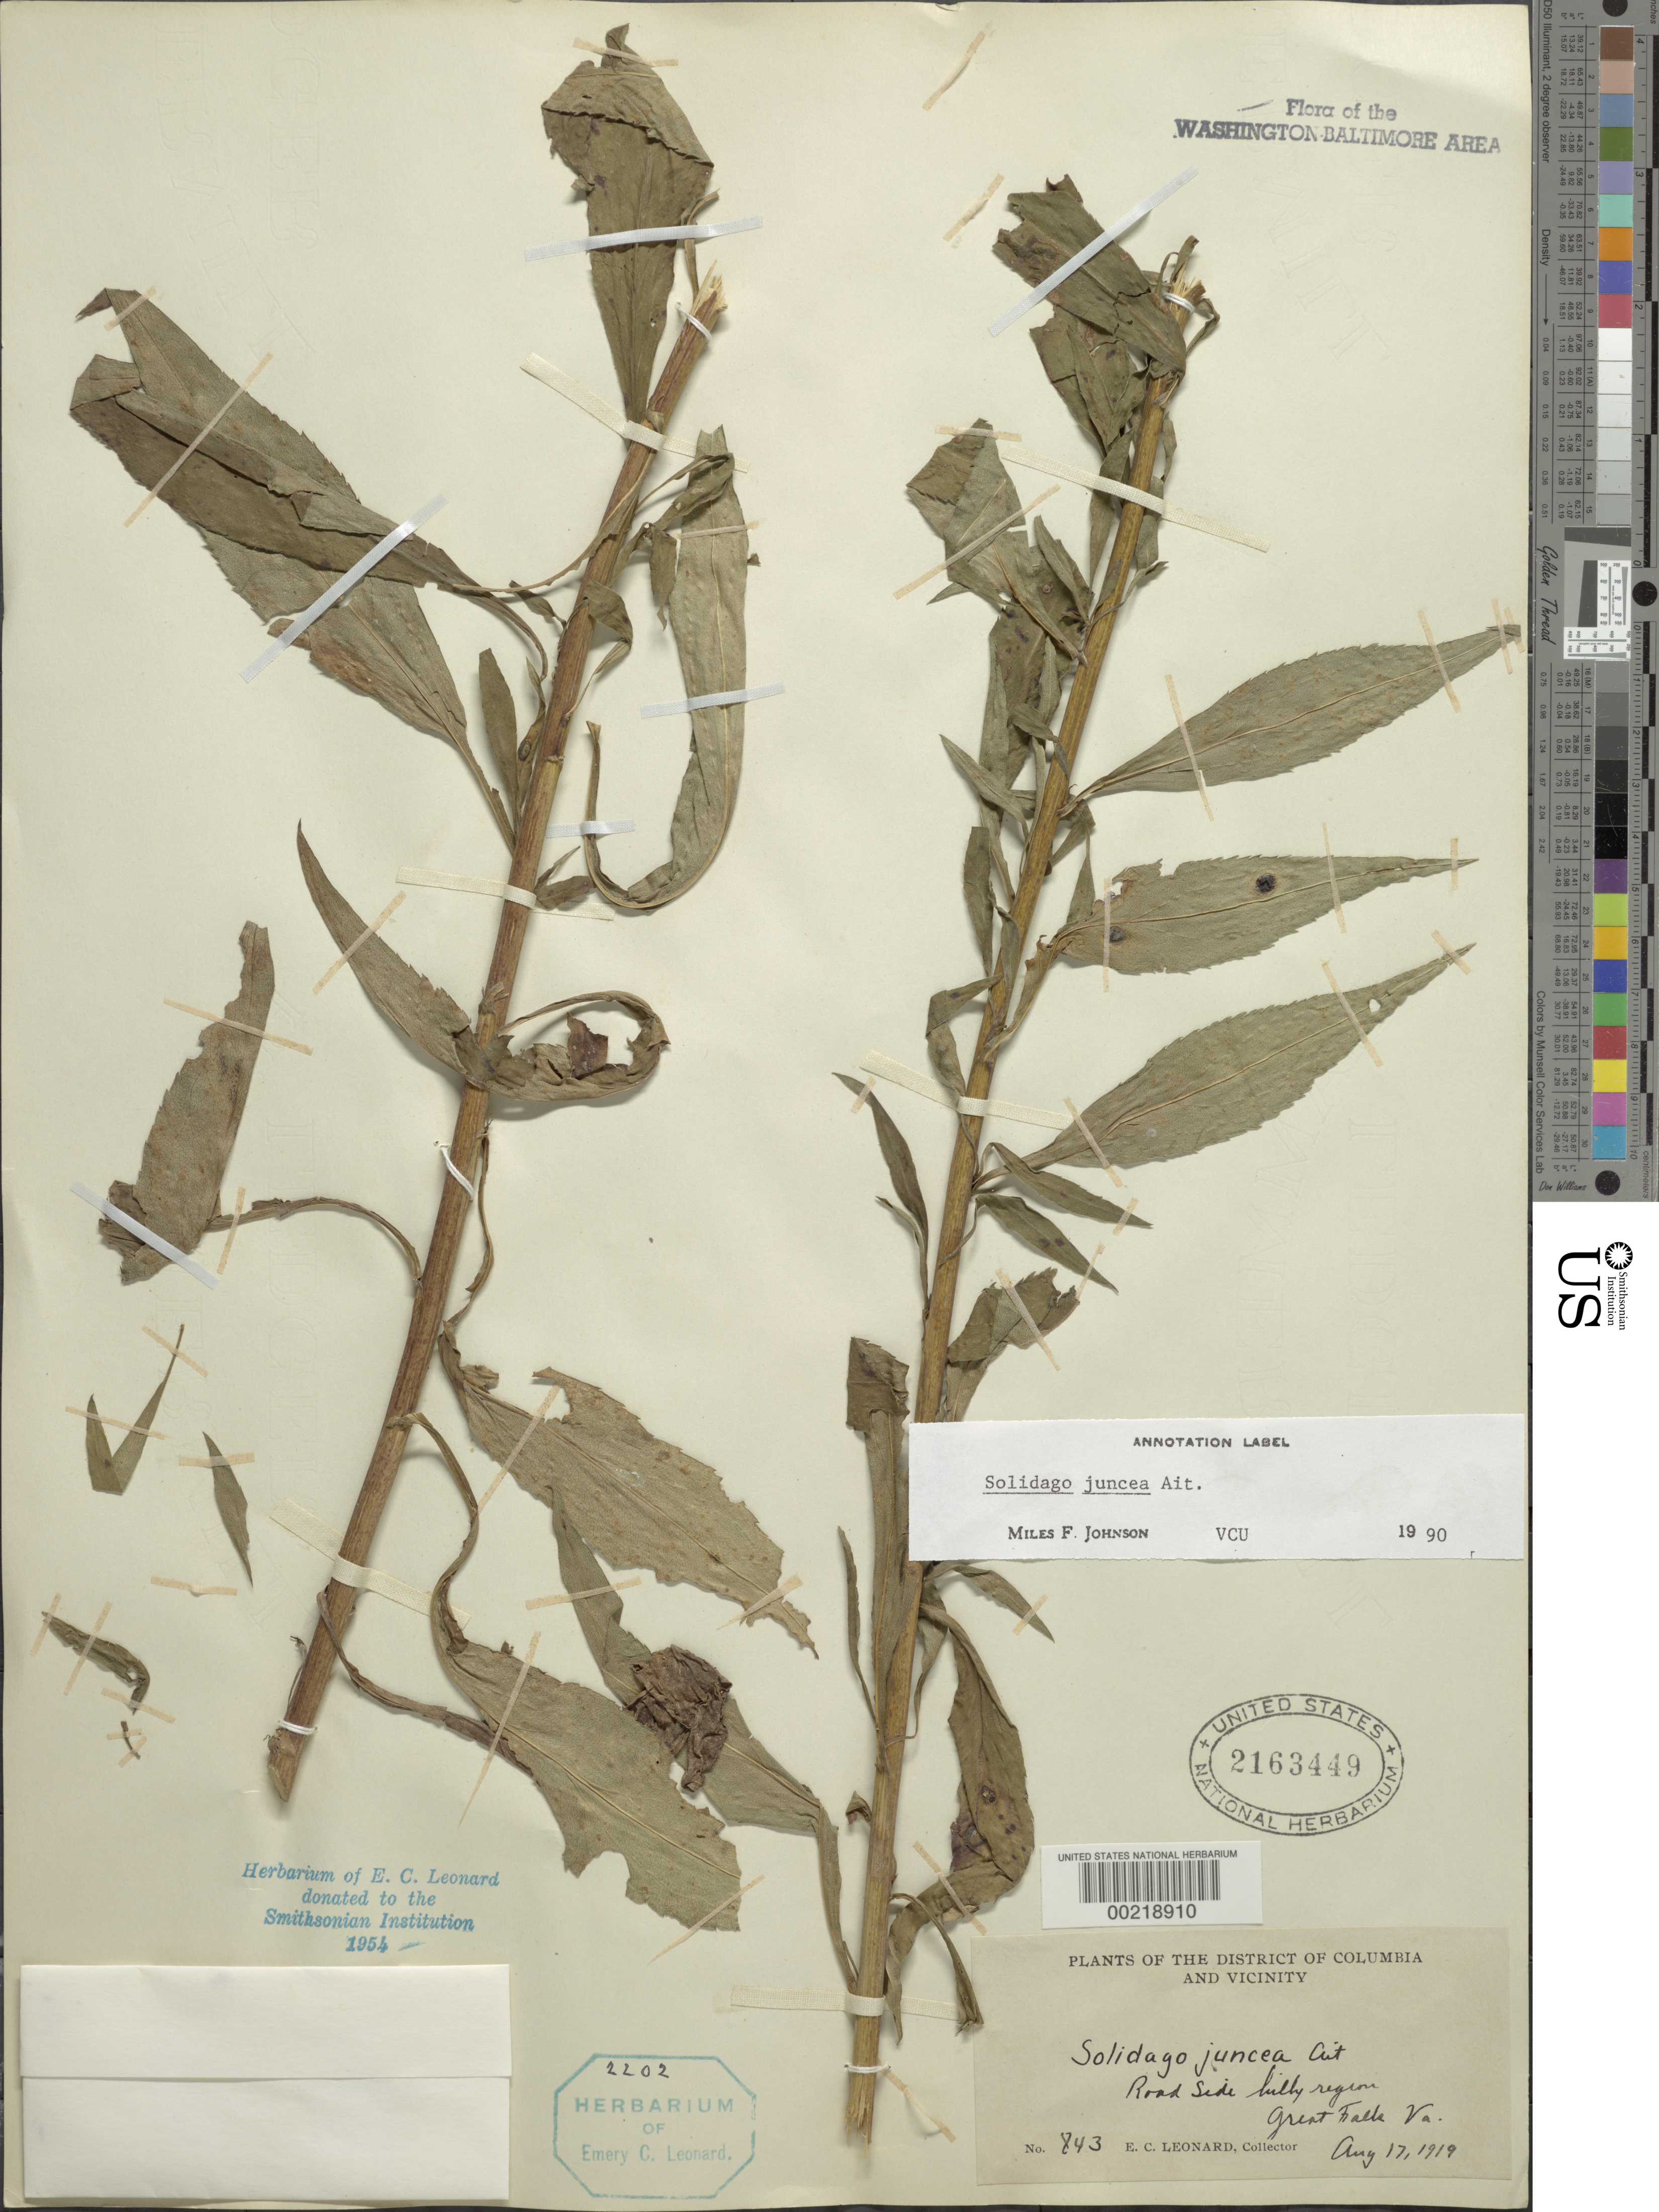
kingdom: Plantae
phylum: Tracheophyta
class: Magnoliopsida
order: Asterales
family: Asteraceae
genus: Solidago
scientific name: Solidago juncea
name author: Aiton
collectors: E. C. Leonard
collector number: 843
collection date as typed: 17 Aug 1919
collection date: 1919-08-17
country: United States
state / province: Virginia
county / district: Fairfax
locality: Great Falls C. & O. Canal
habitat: Roadside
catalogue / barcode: US 2163449